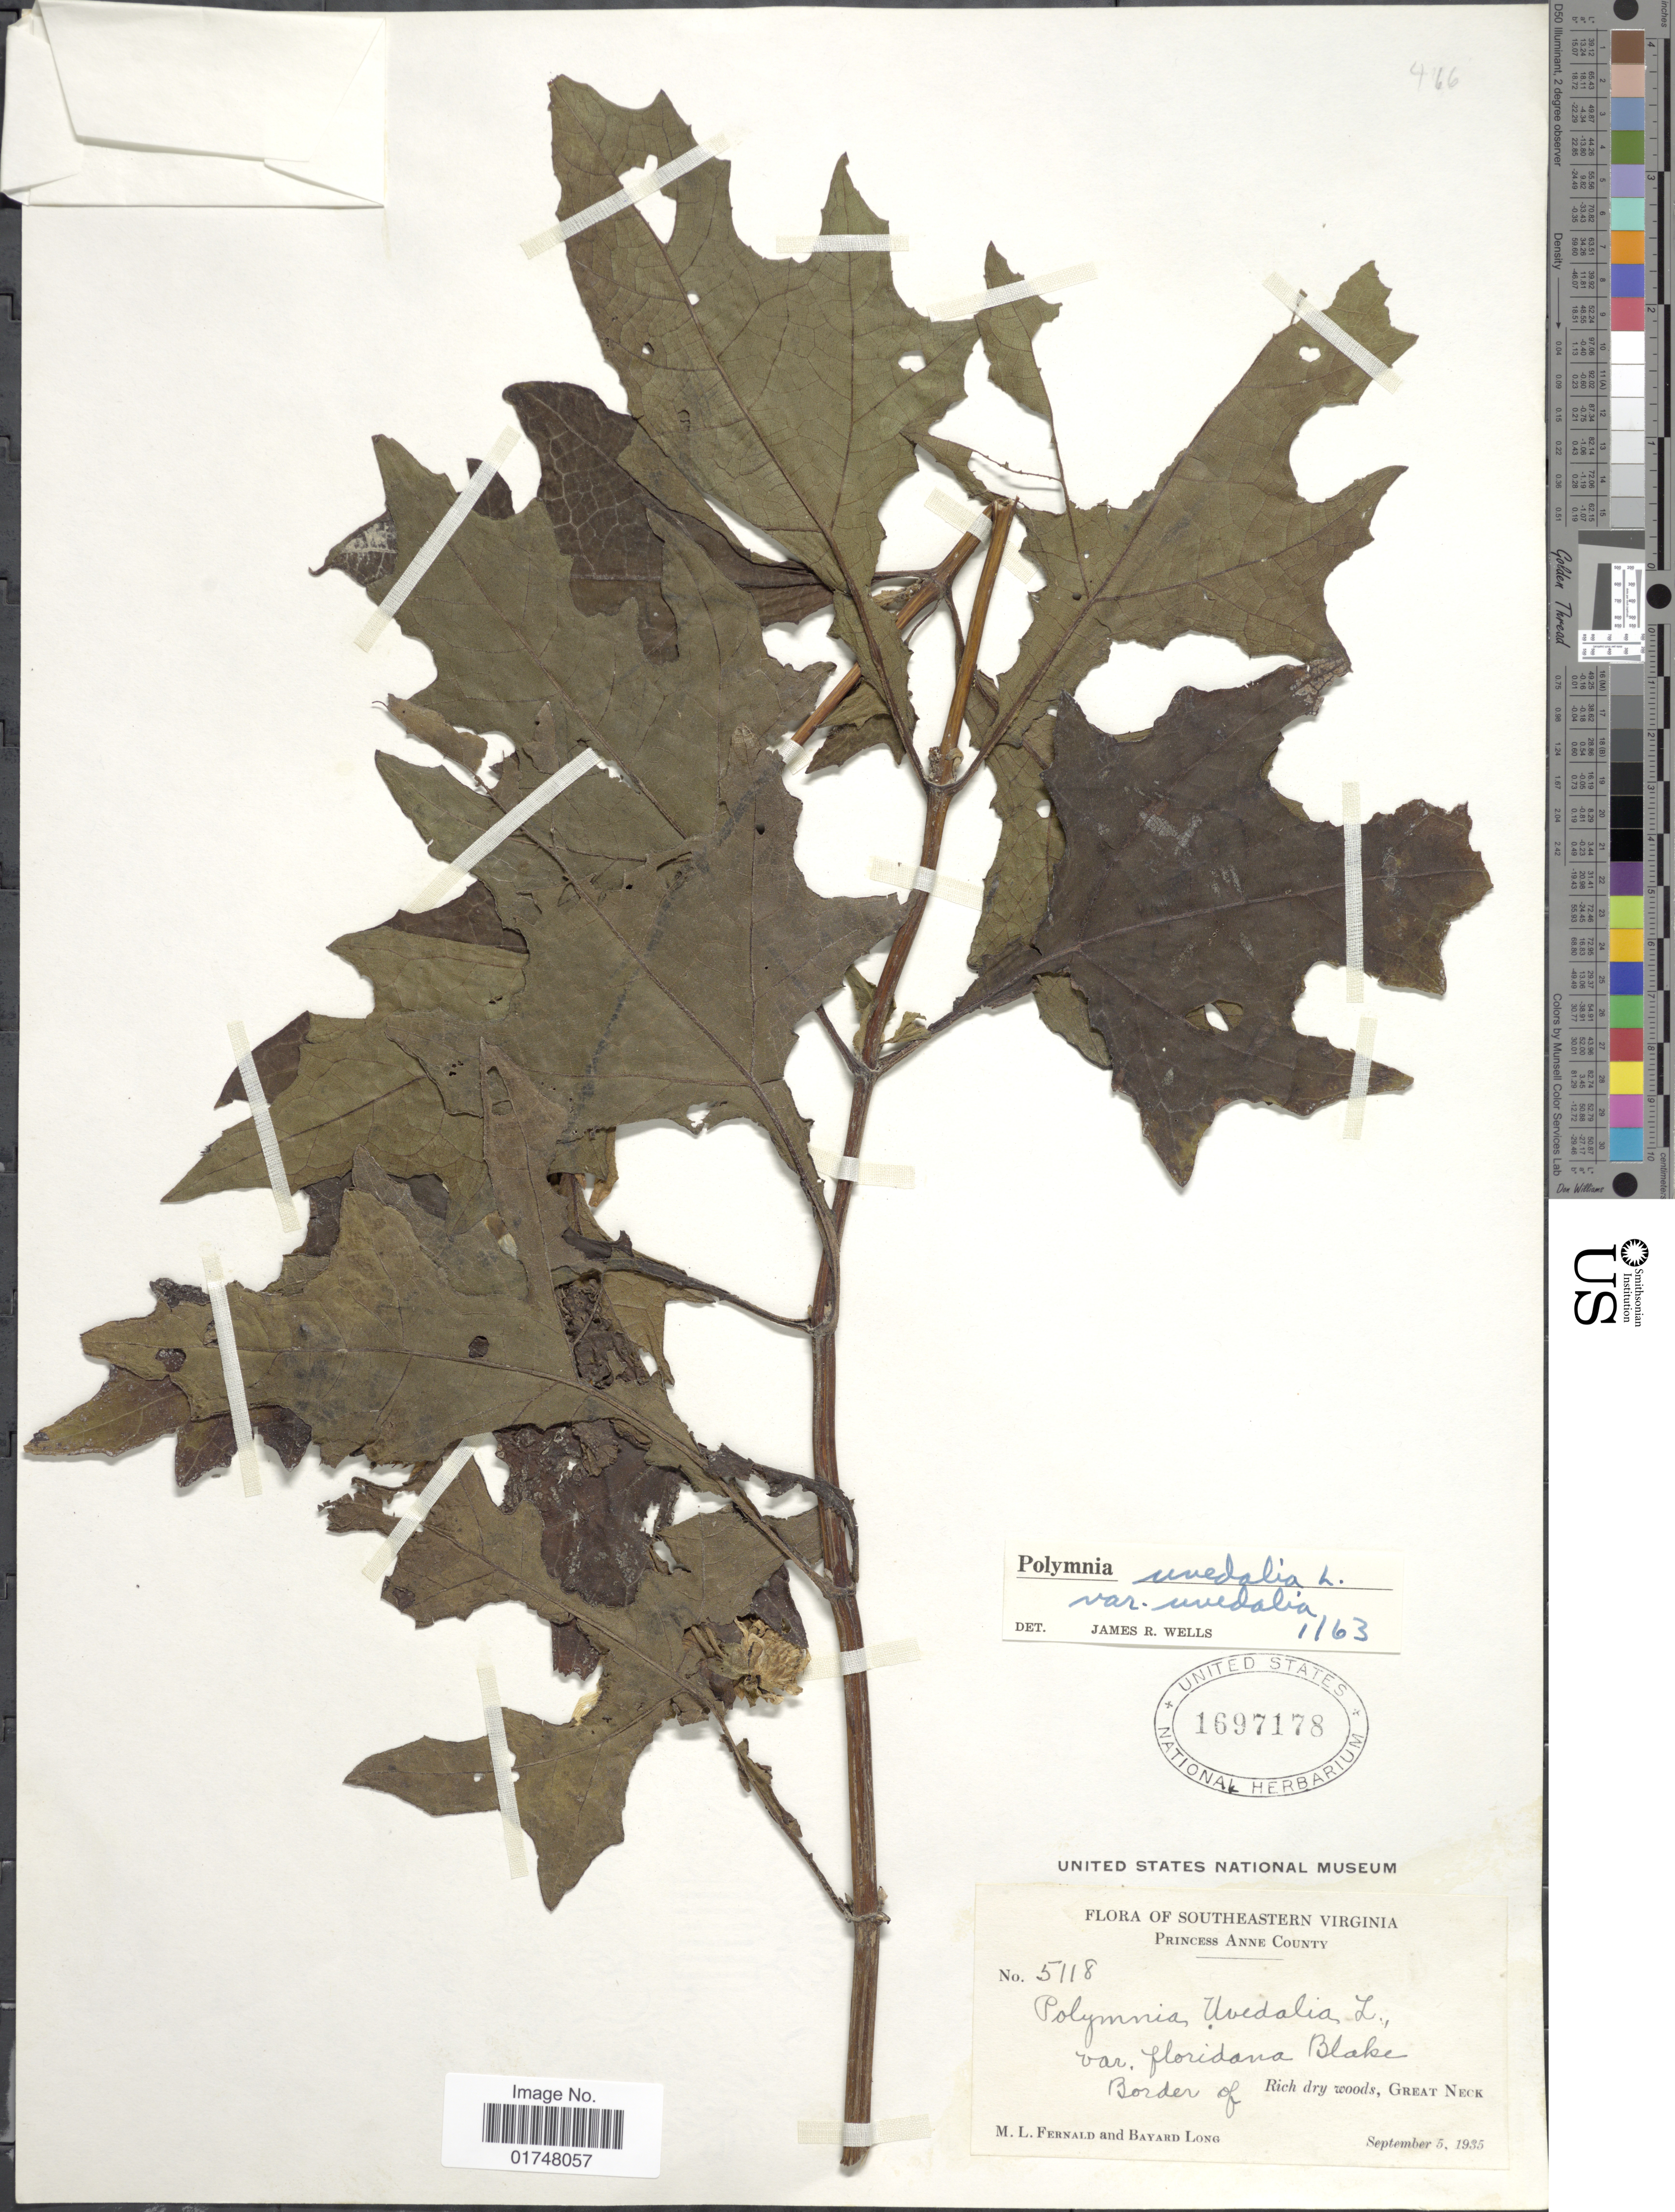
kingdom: Plantae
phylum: Tracheophyta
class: Magnoliopsida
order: Asterales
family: Asteraceae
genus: Smallanthus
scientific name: Smallanthus uvedalia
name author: (L.) Mack. ex Mack.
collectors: M. L. Fernald & B. Long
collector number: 5118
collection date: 1935-09-05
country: United States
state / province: Virginia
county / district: City of Virginia Beach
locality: Southeastern Virginia, Princess Anne (=historic county name) County: Border of Rich dry woods, Great Neck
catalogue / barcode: US 1697178